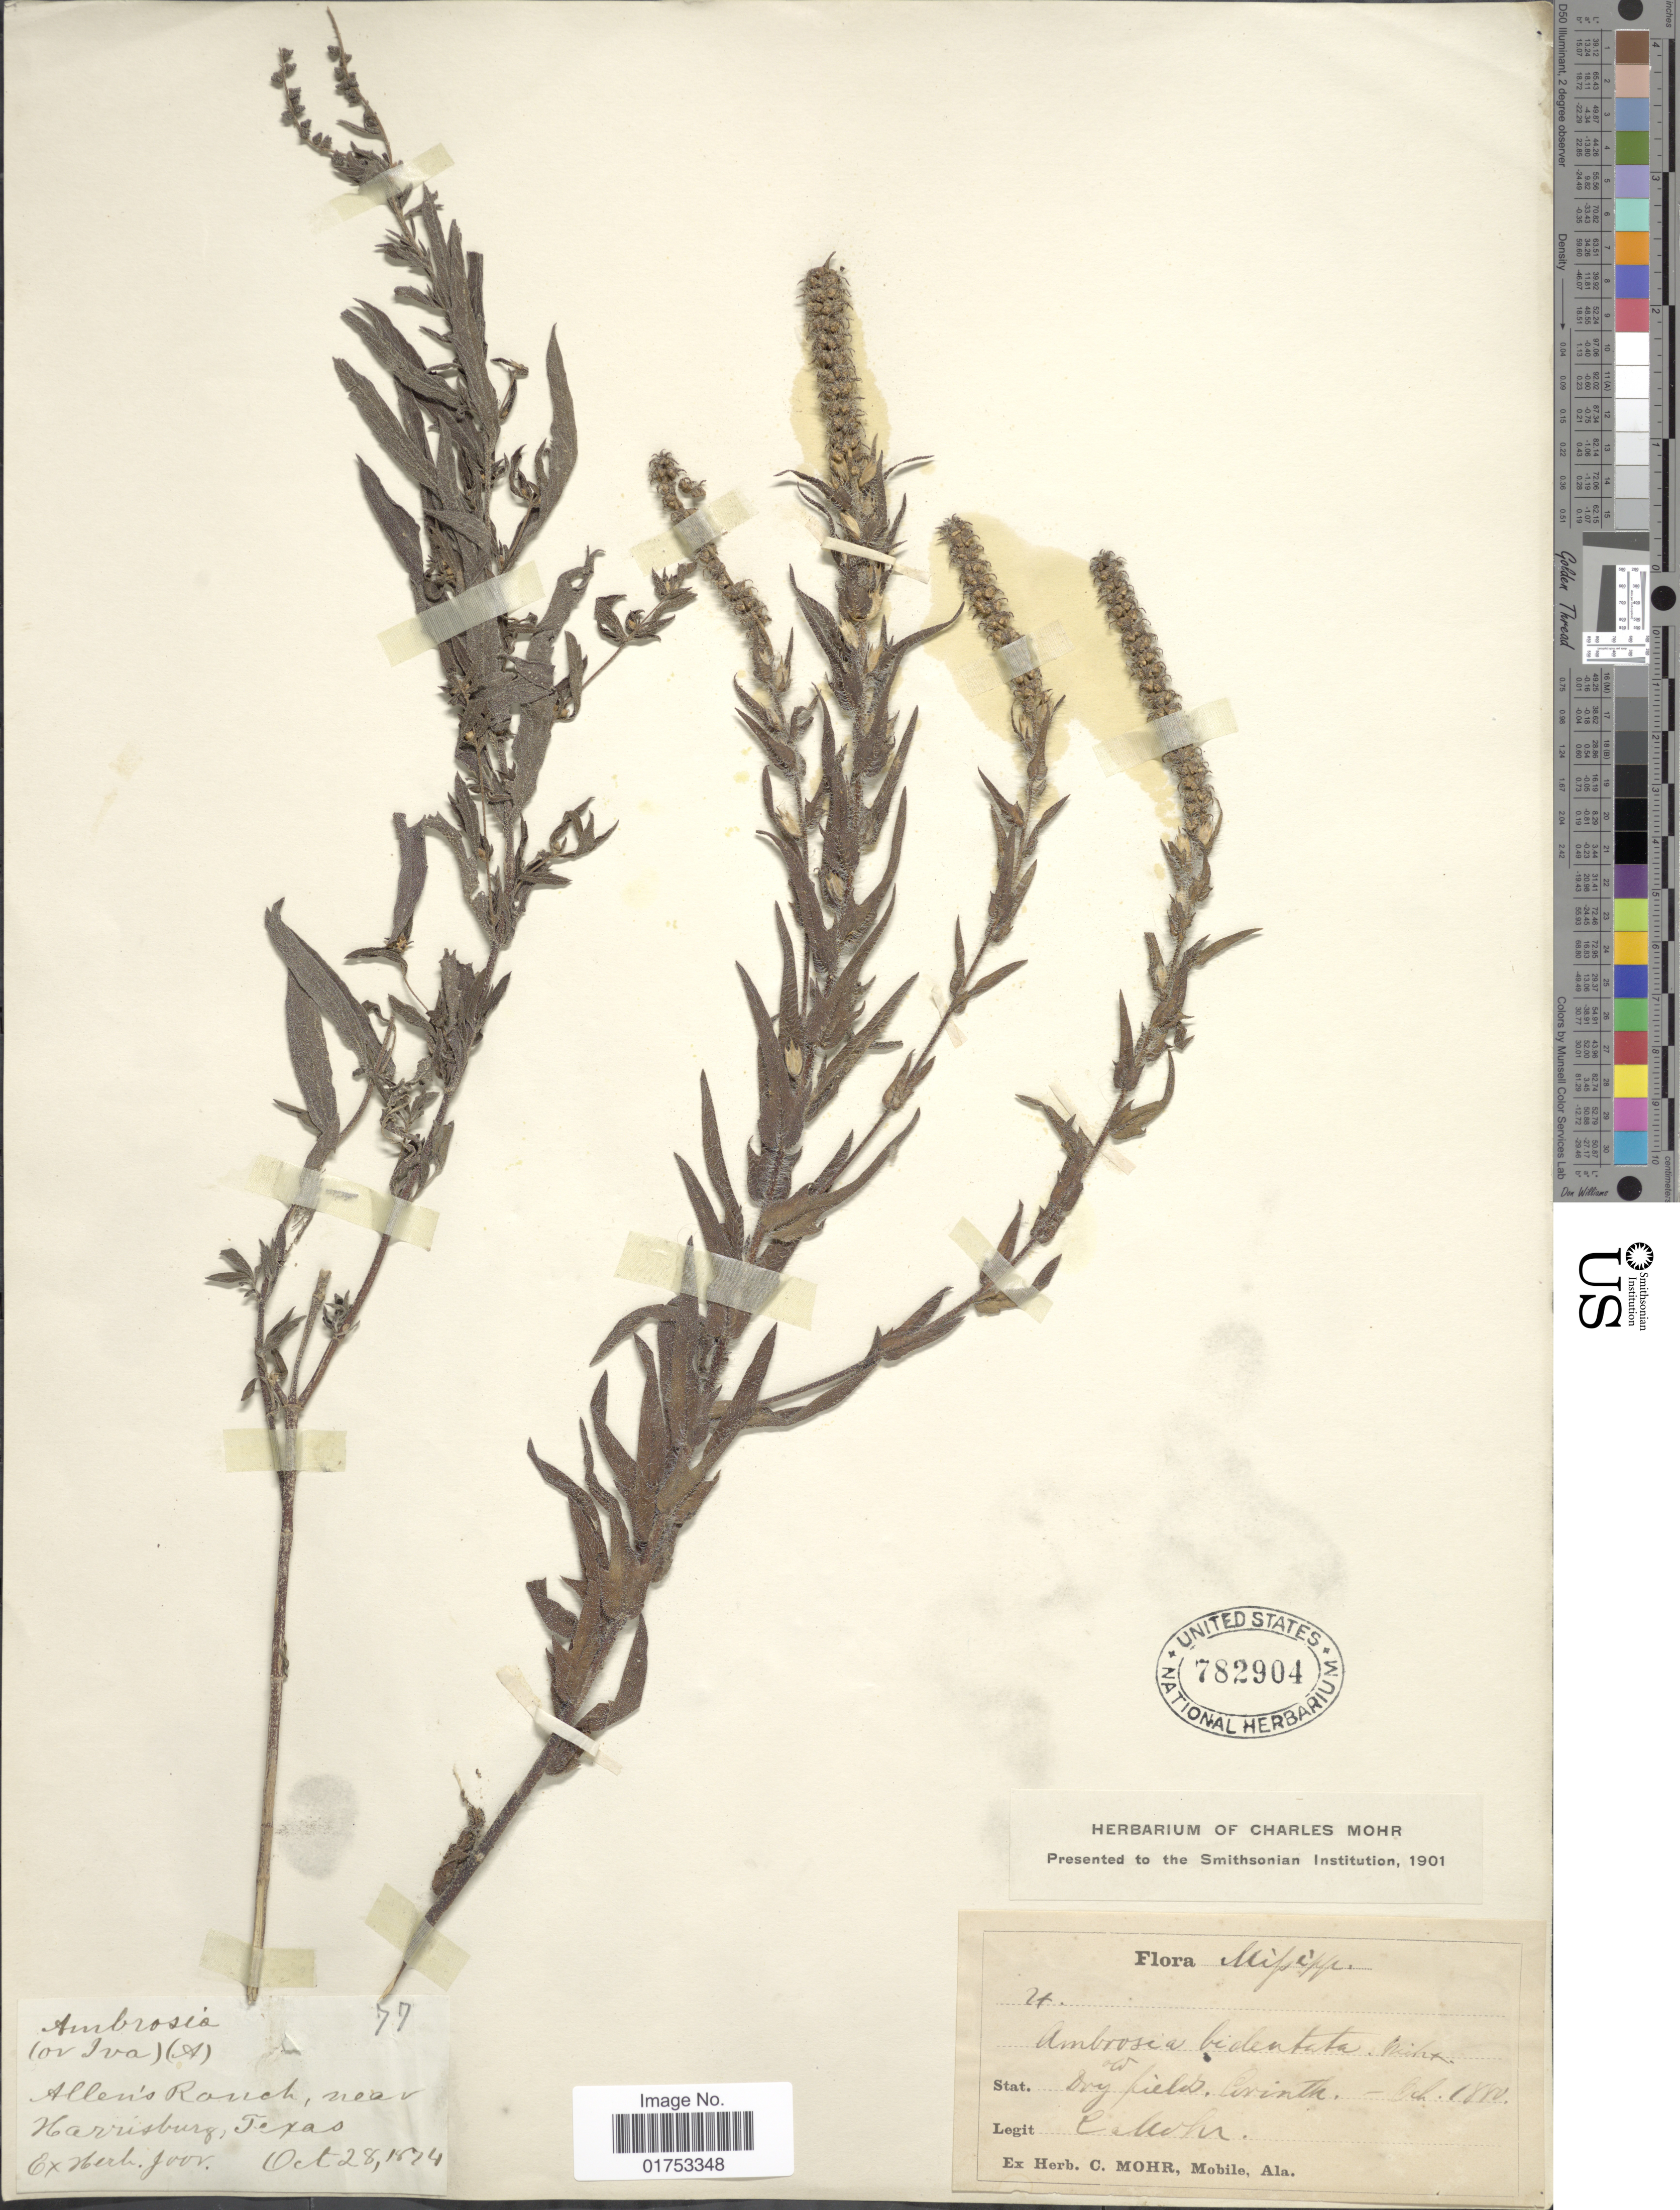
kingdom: Plantae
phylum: Tracheophyta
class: Magnoliopsida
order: Asterales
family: Asteraceae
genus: Ambrosia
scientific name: Ambrosia bidentata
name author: Michx.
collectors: ex herb. Joor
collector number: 77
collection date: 1874-10-28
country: United States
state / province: Texas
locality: Allen's Ranch, near Harrisburg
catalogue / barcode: US 782904